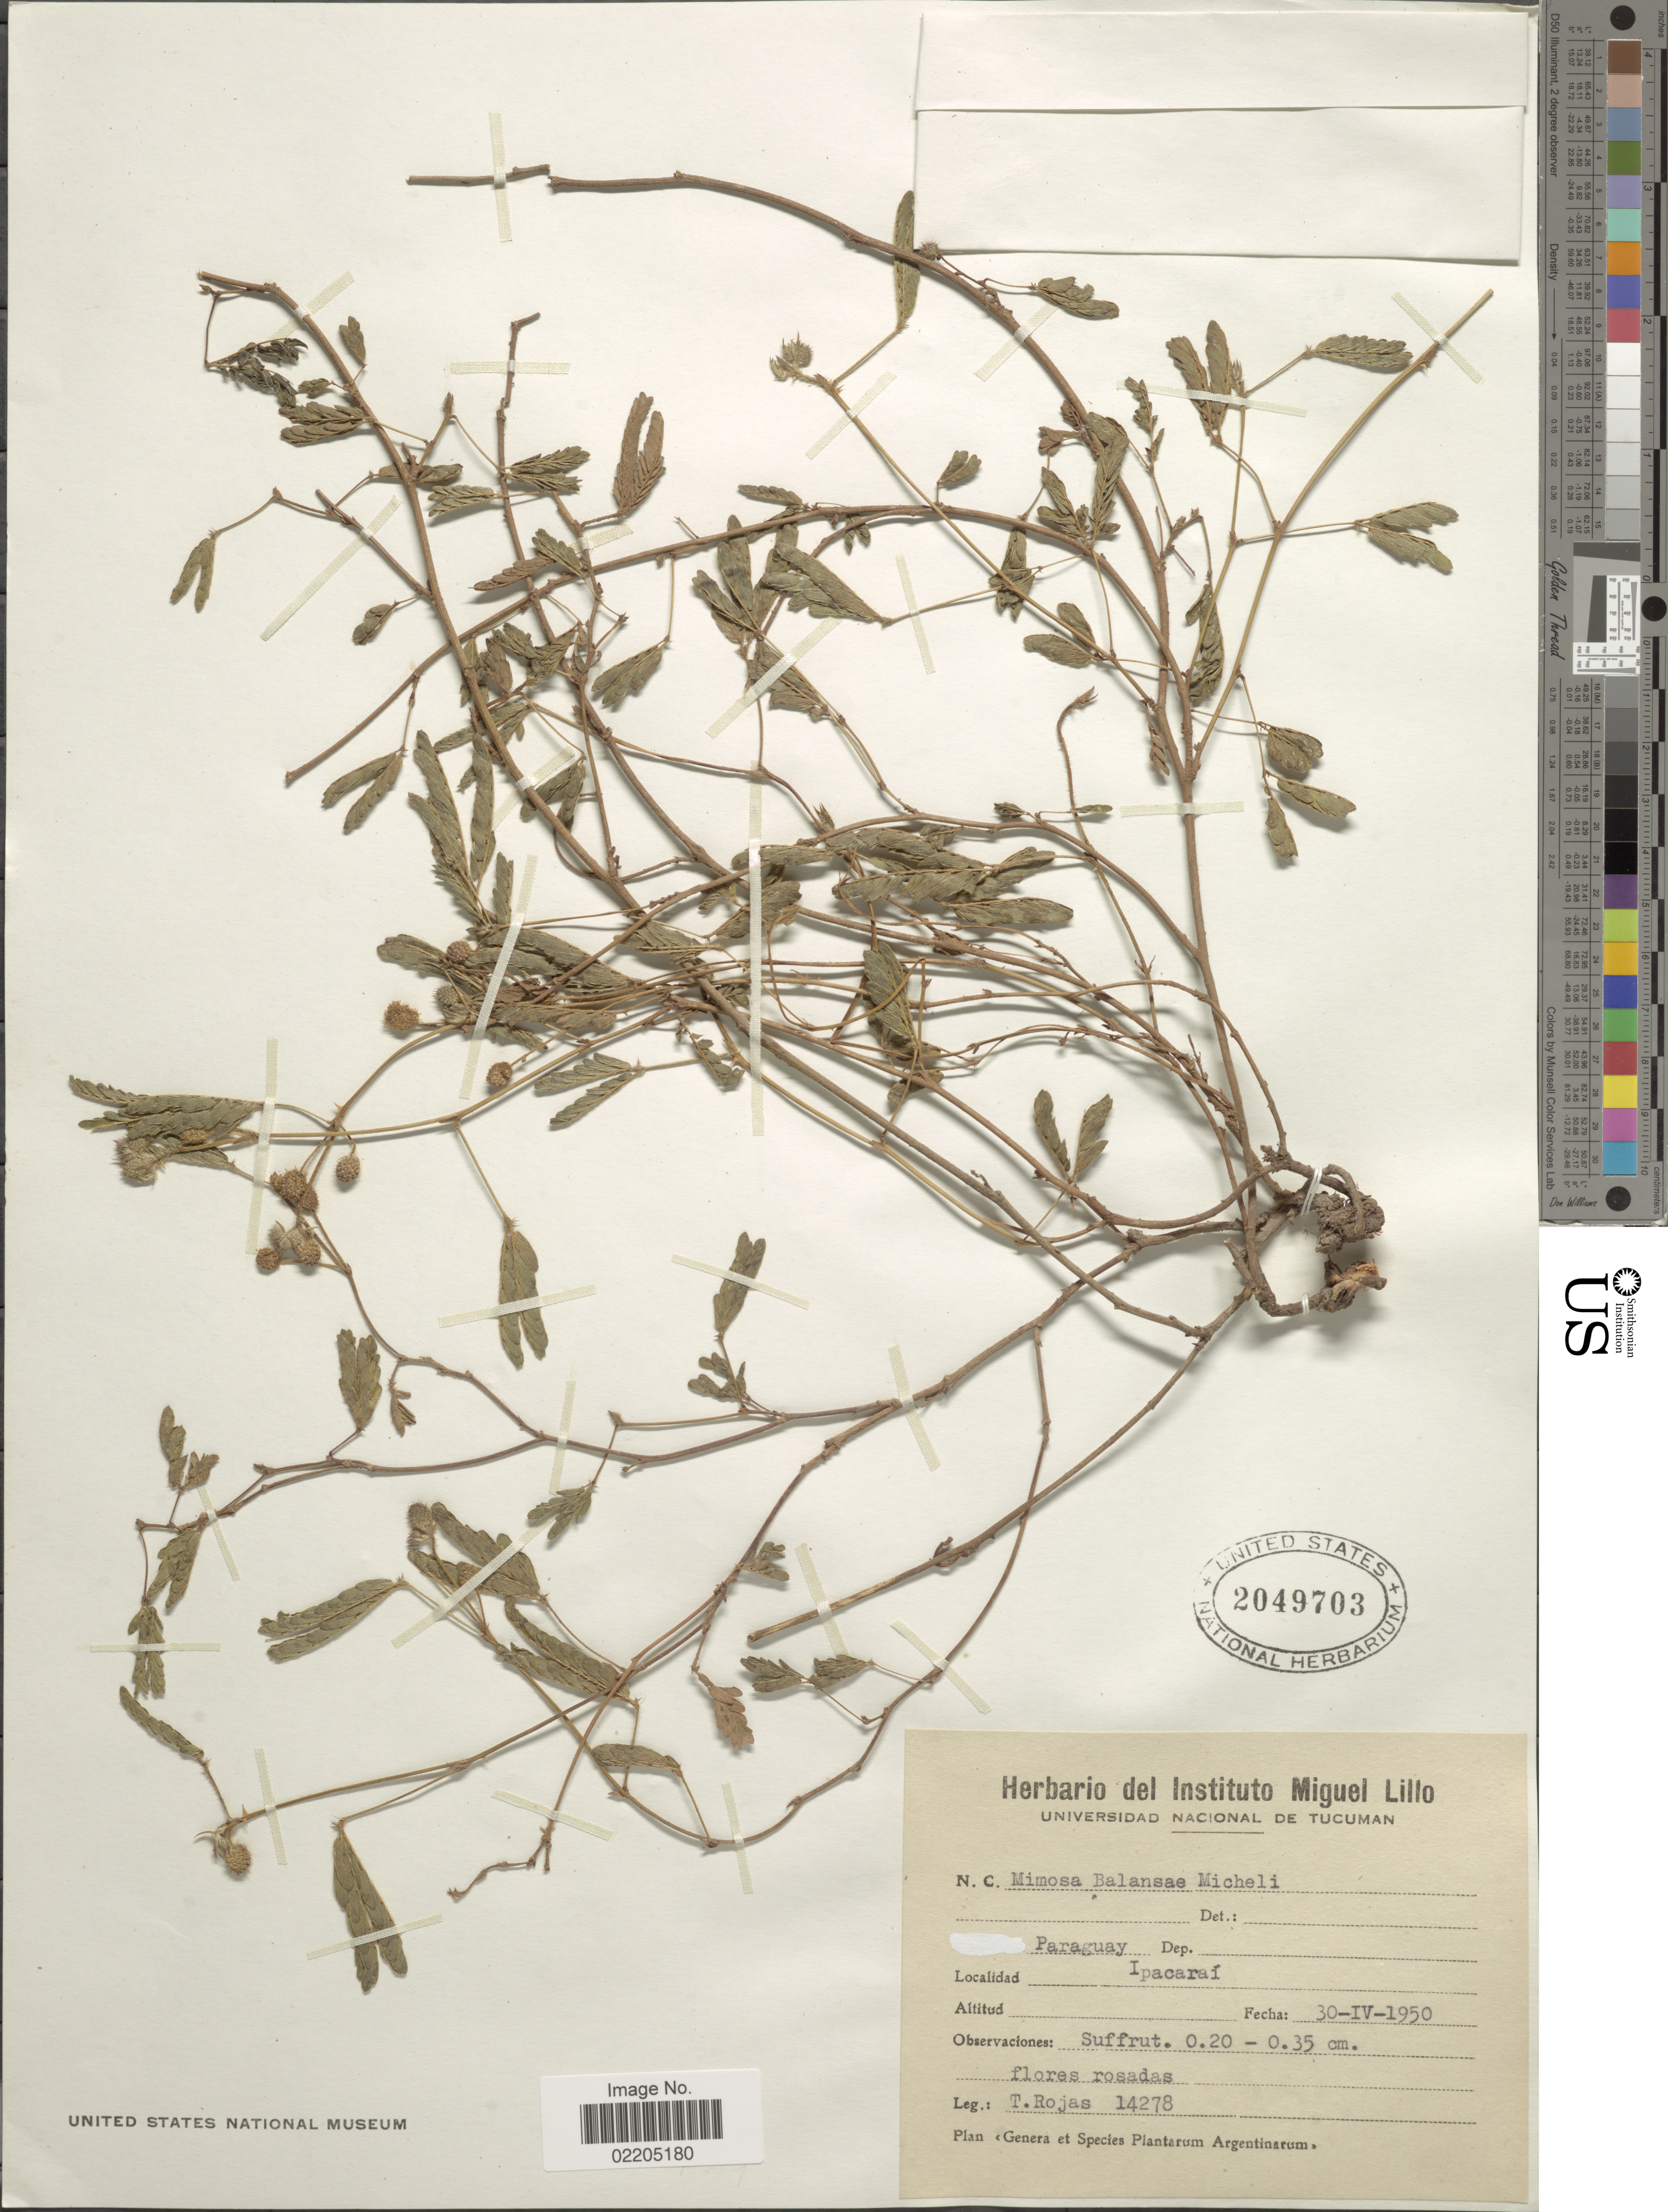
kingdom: Plantae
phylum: Tracheophyta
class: Magnoliopsida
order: Fabales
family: Fabaceae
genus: Mimosa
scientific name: Mimosa balansae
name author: Micheli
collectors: T. Rojas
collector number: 14278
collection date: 1950-04-30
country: Paraguay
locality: Ipacarai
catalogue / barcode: US 2049703